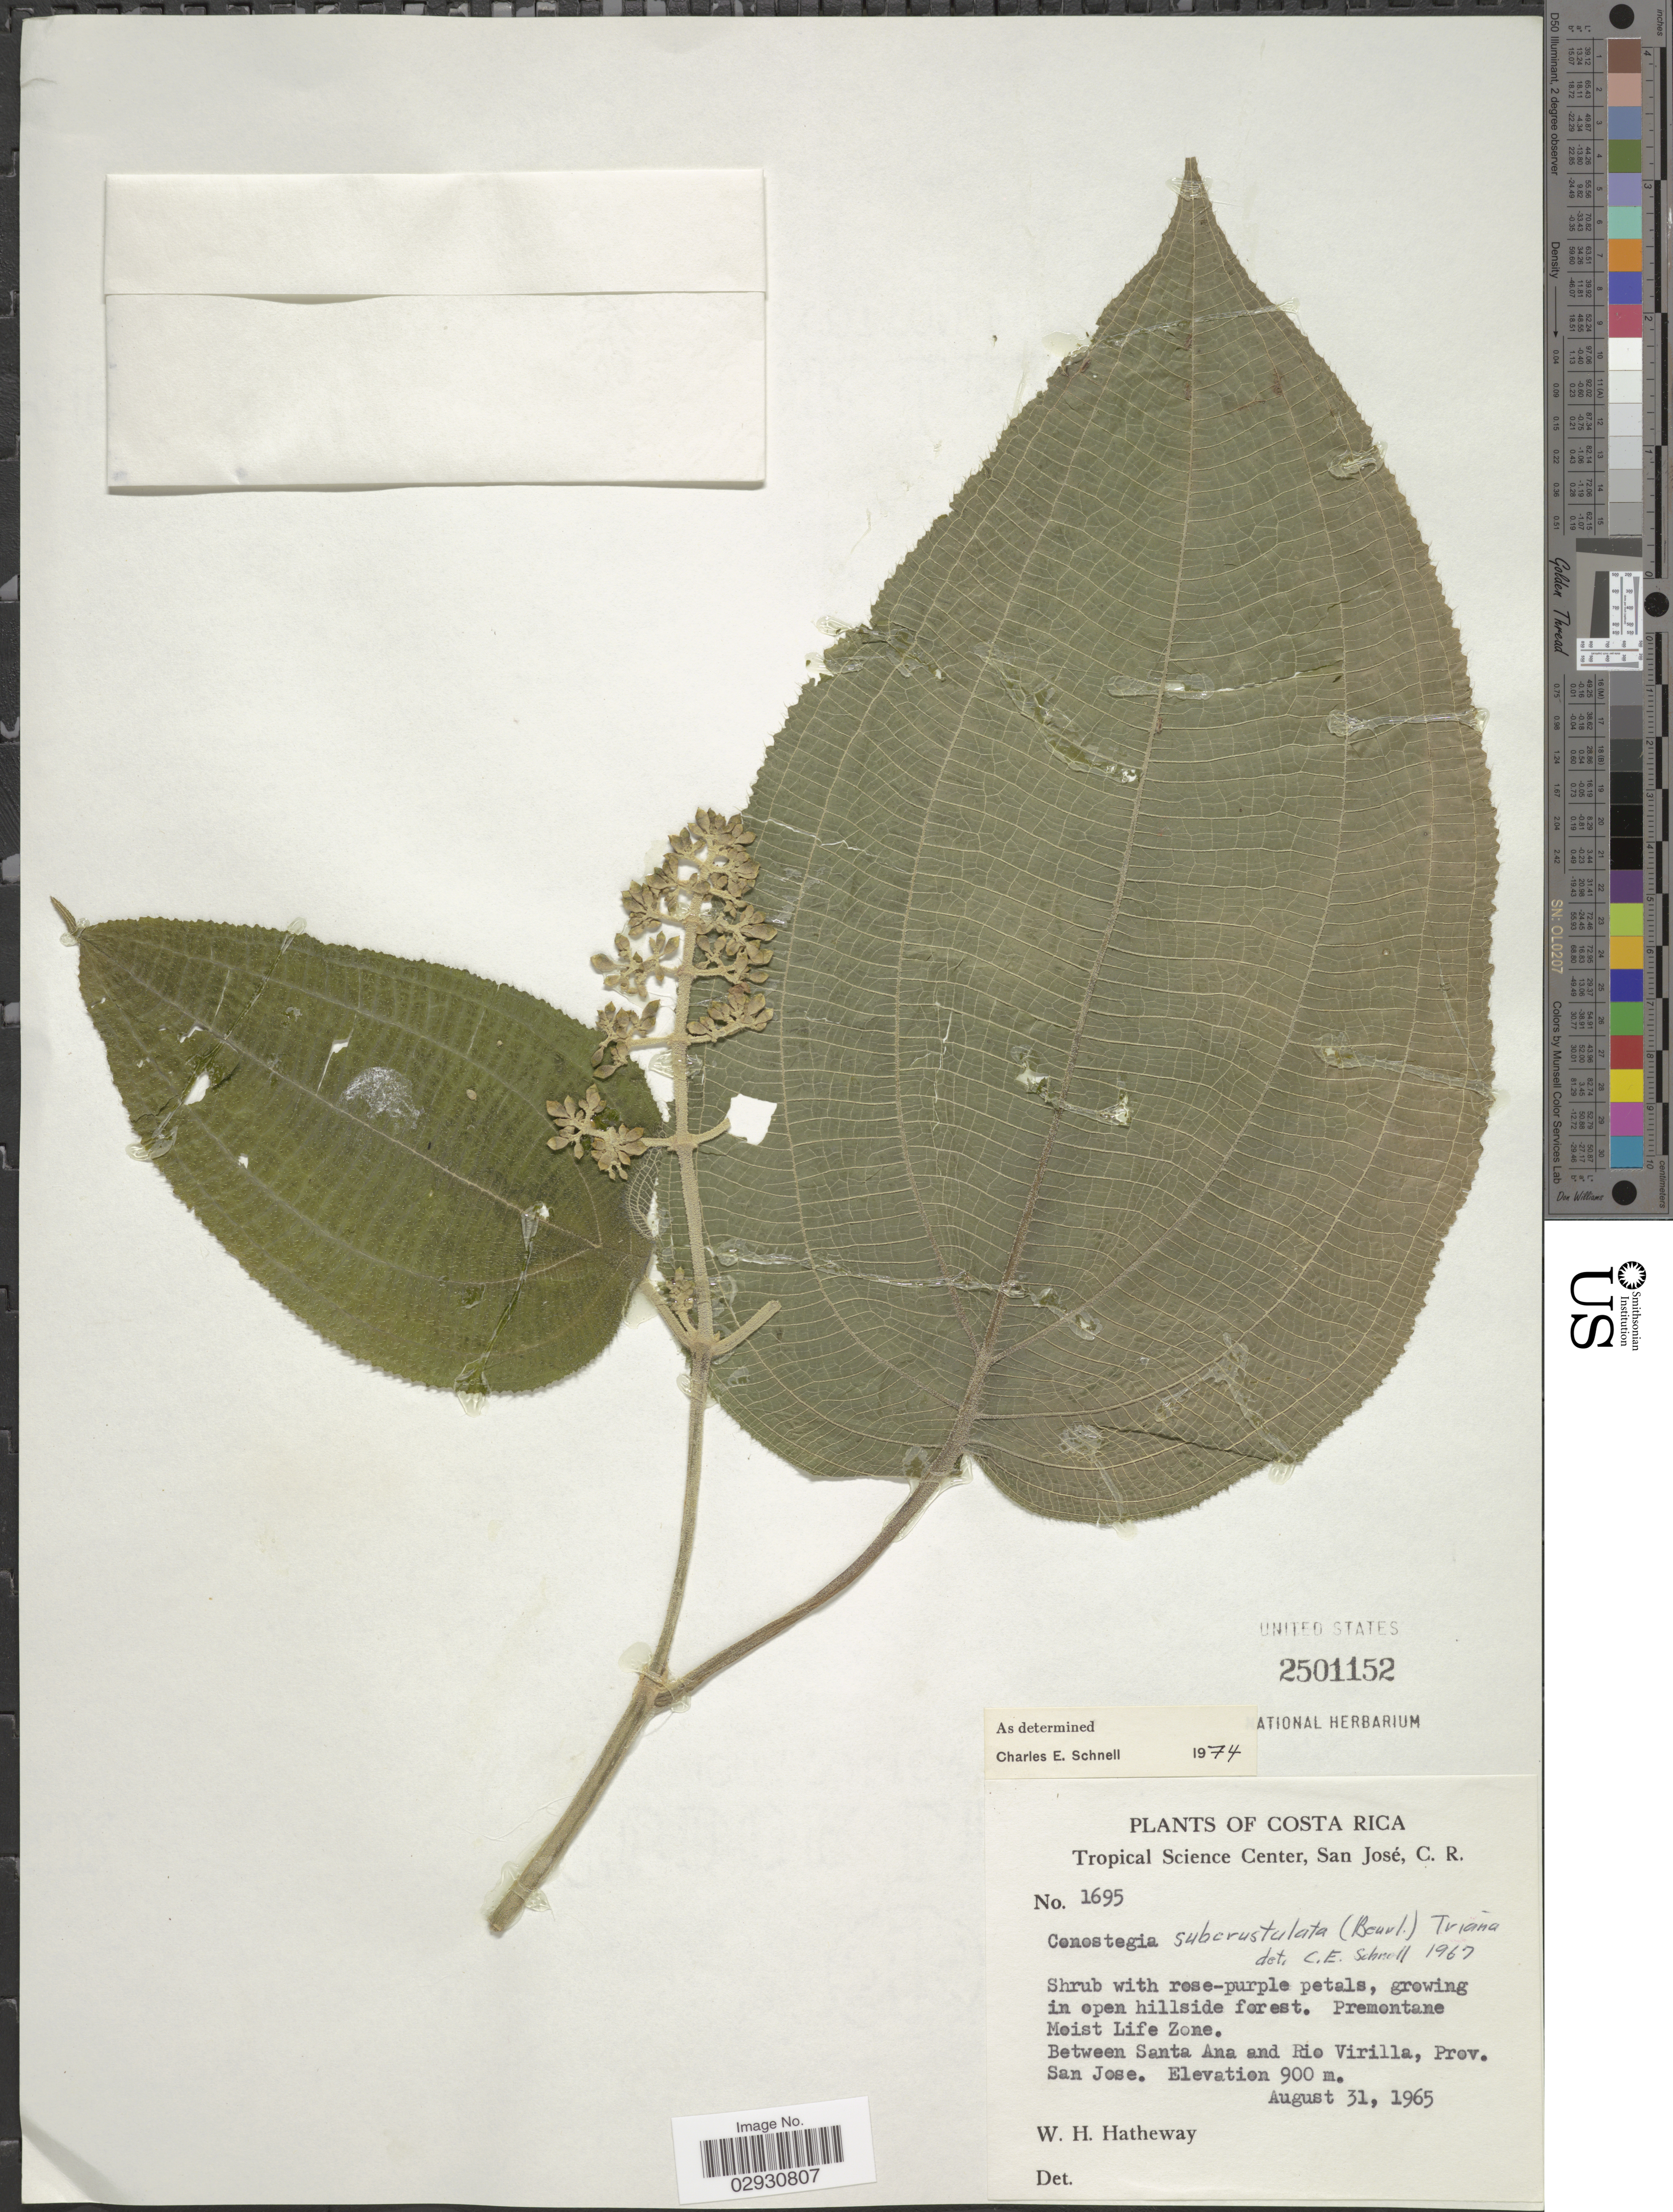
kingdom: Plantae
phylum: Tracheophyta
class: Magnoliopsida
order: Myrtales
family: Melastomataceae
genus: Conostegia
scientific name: Conostegia subcrustulata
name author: (Beurl.) Triana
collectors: W. H. Hatheway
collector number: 1695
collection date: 1965-08-31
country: Costa Rica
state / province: San José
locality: Tropical Science Center, San José. Premontane Moist Life Zone. Between Santa Ana and Rio Virilla, Prov. San Jose.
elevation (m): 900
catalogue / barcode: US 2501152